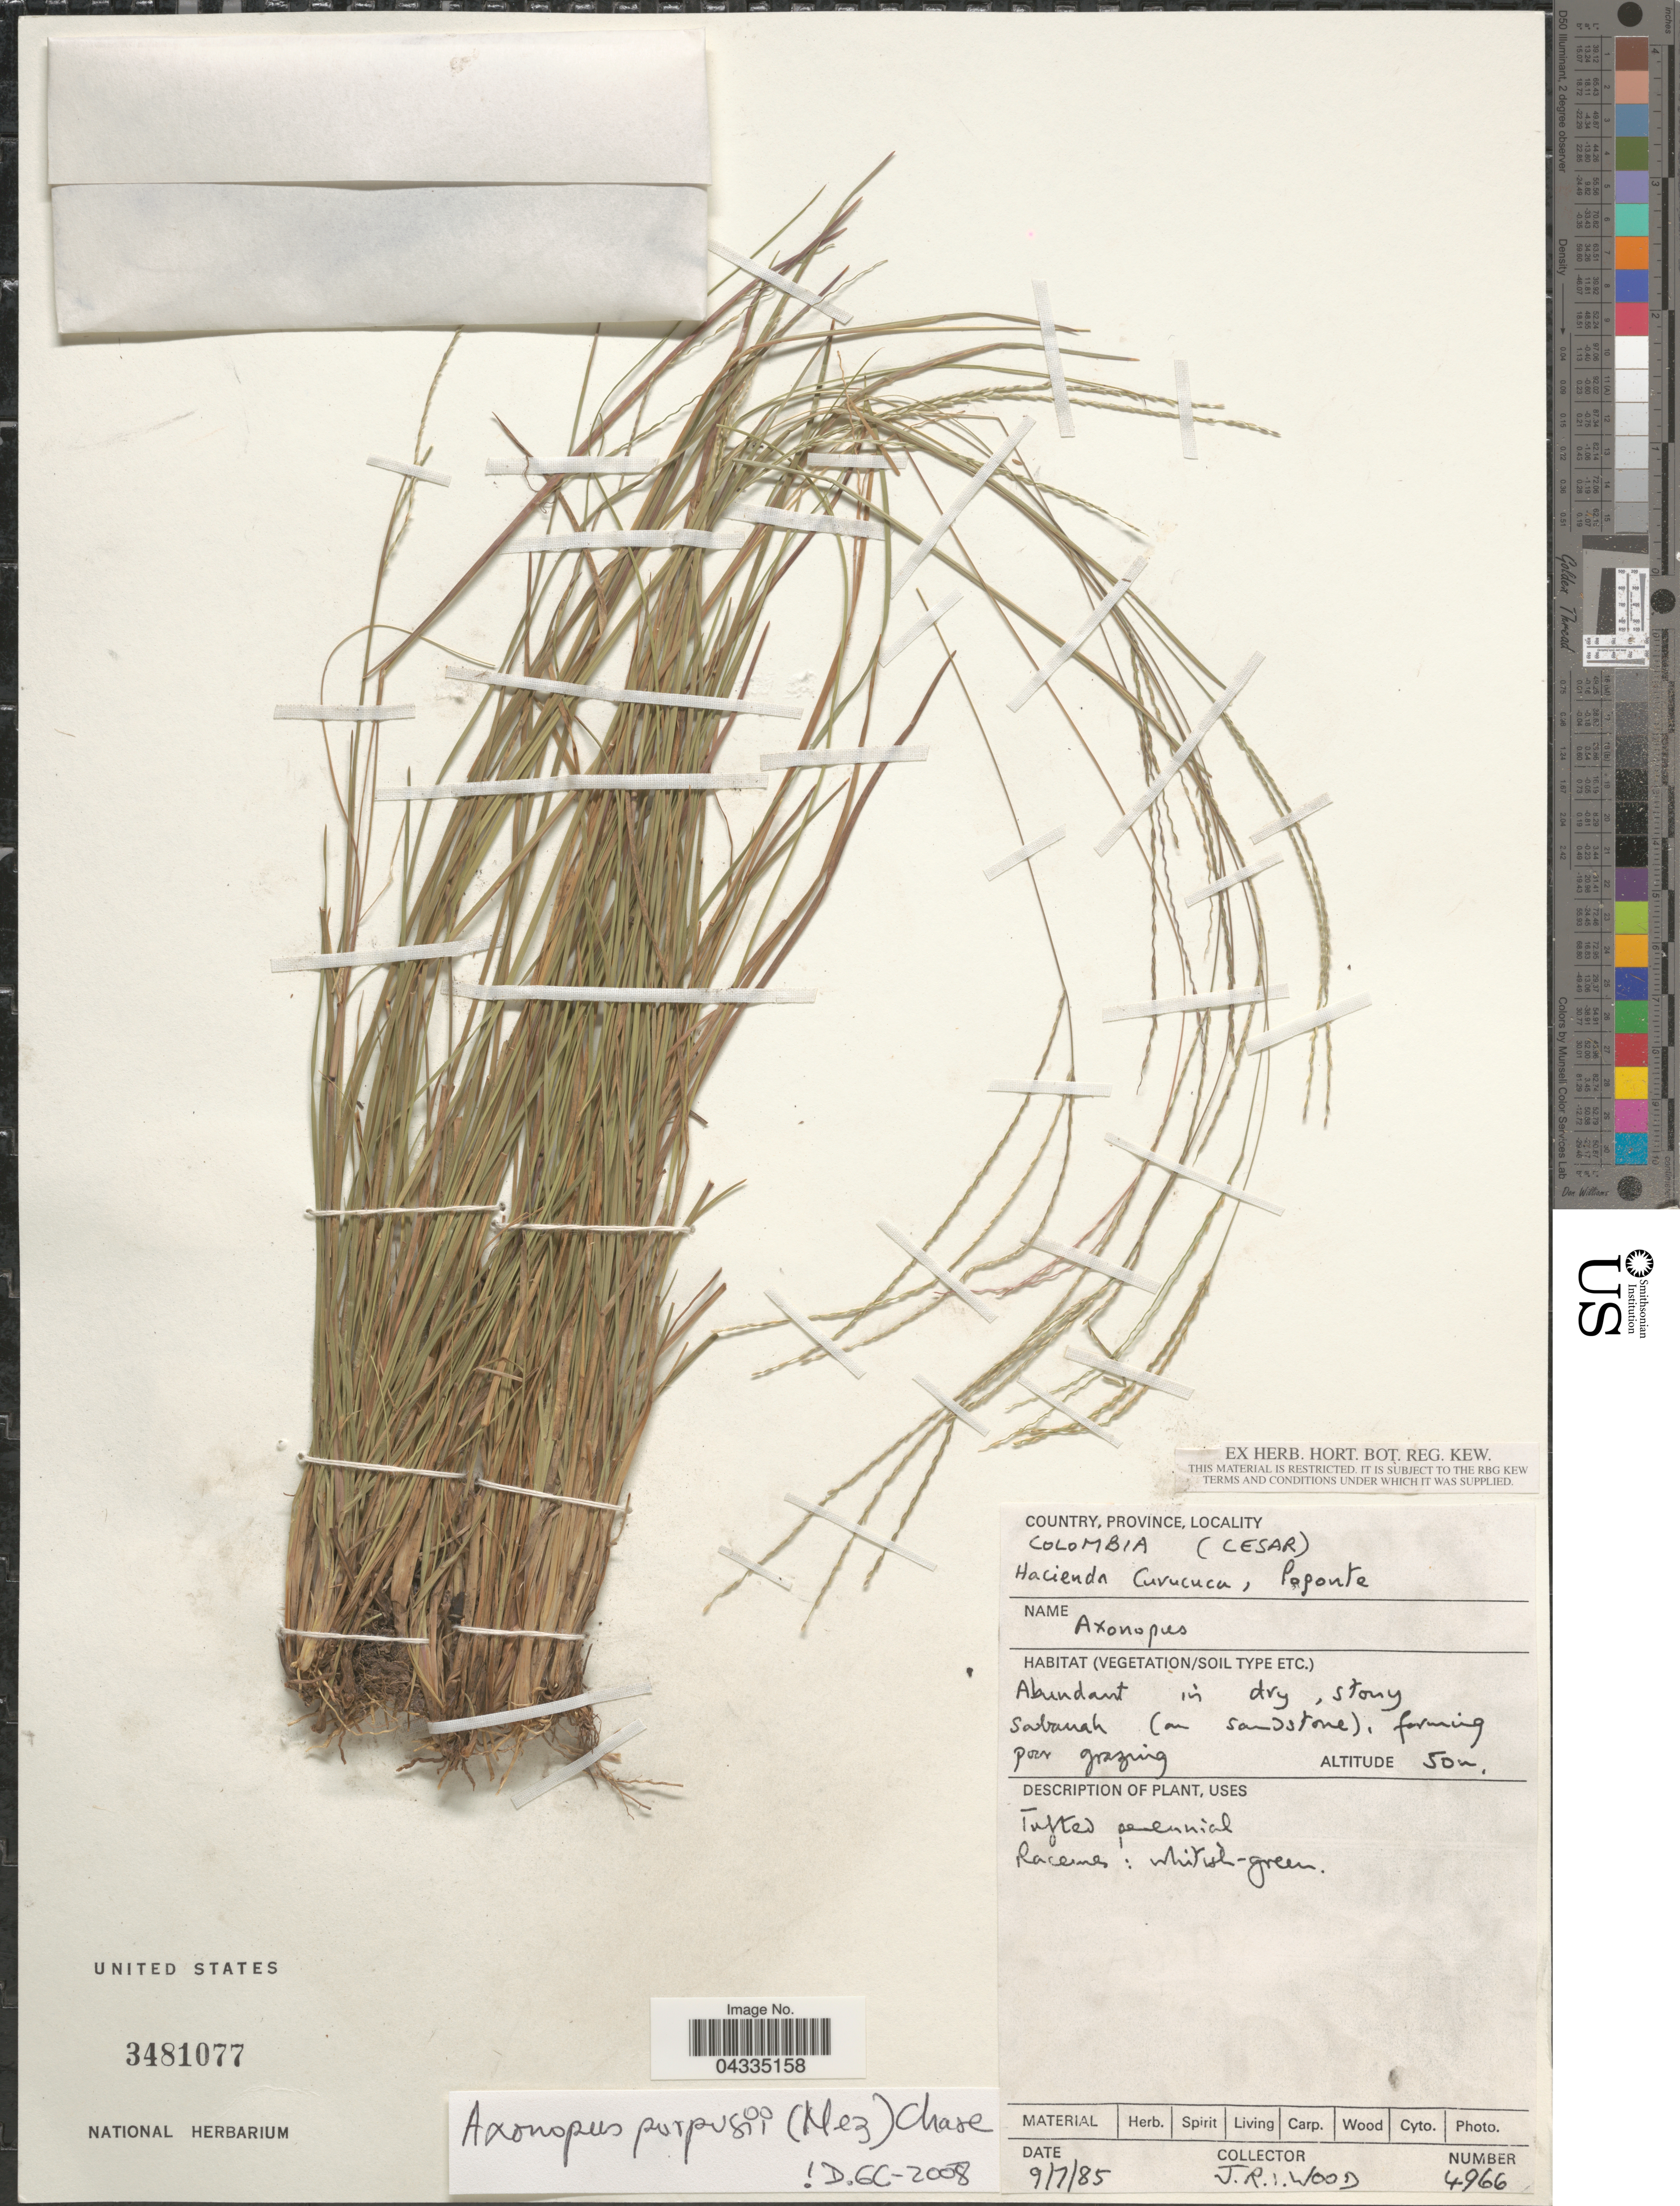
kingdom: Plantae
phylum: Tracheophyta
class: Liliopsida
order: Poales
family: Poaceae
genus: Axonopus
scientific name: Axonopus purpusii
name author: (Mez) Chase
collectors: J. R. I. Wood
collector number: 4966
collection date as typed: Transcribed d/m/y: 9/7/85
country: Colombia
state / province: Cesar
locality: Hacienda Curucuca, Paponte.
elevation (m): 50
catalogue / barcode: US 3481077